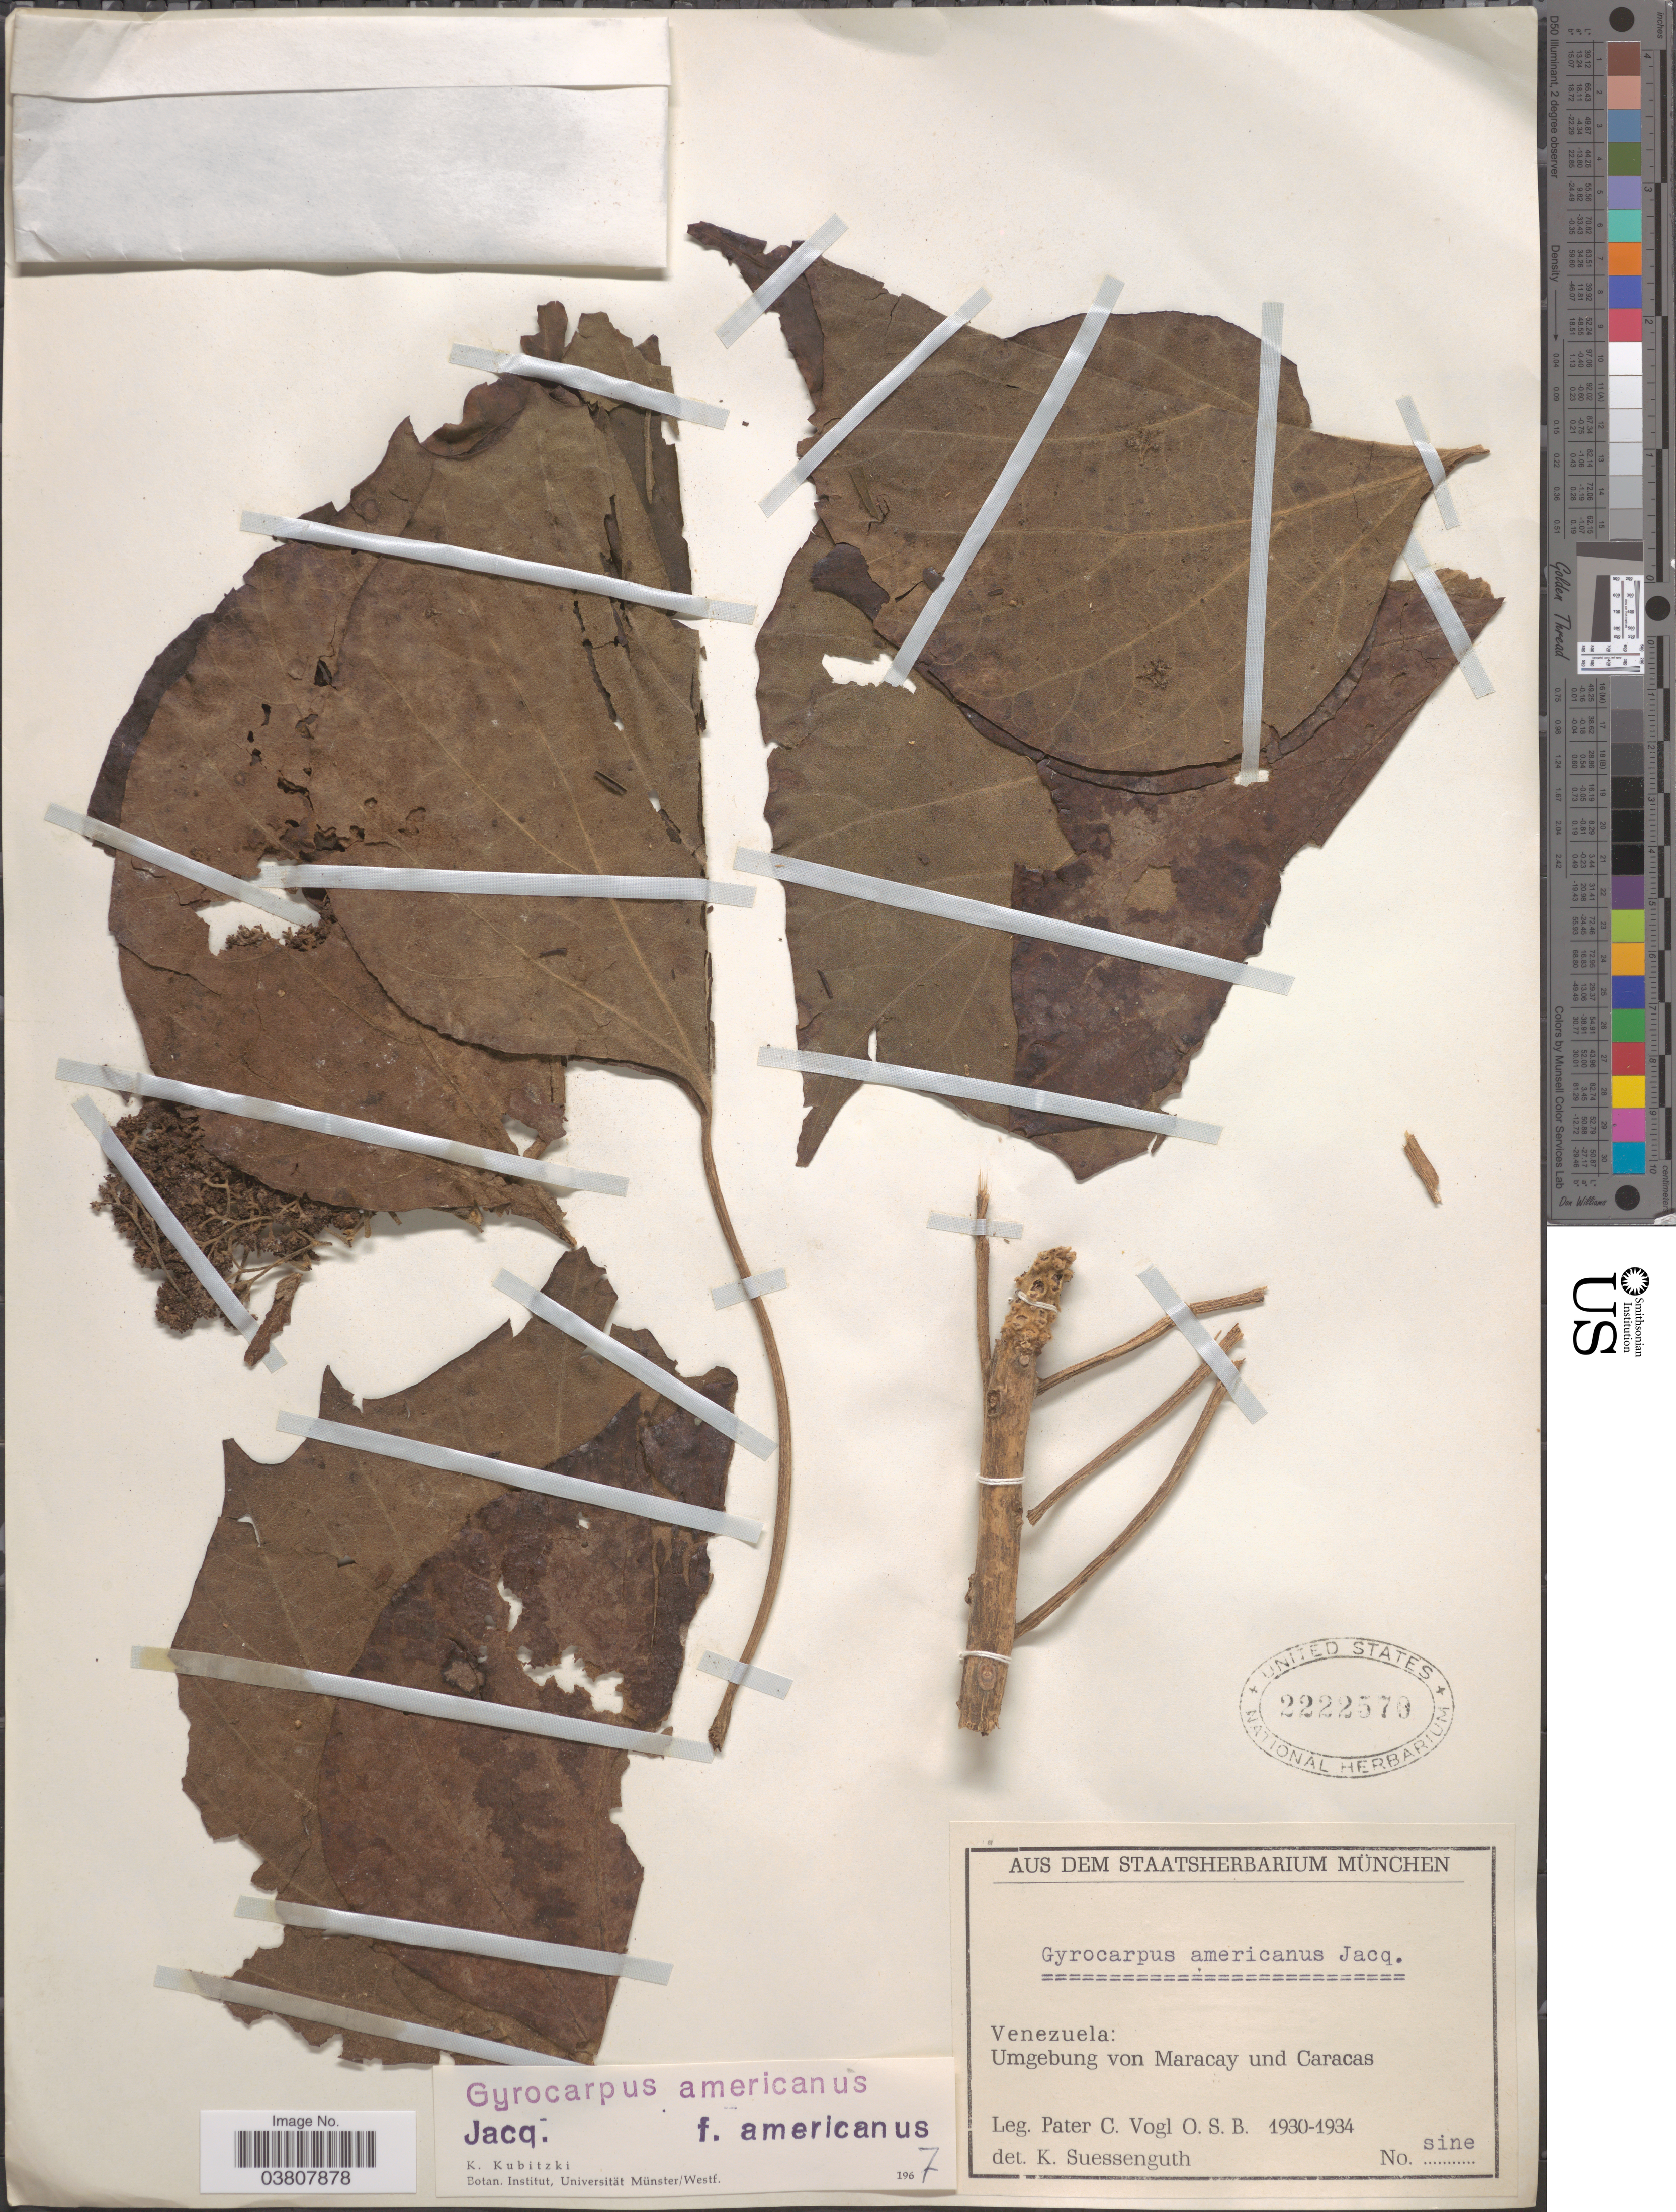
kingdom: Plantae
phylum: Tracheophyta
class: Magnoliopsida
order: Laurales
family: Hernandiaceae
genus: Gyrocarpus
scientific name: Gyrocarpus americanus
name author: Jacq.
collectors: P. Vogl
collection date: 1930/1934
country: Venezuela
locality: Umgebung von Maracay und Caracas.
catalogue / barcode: US 2222570